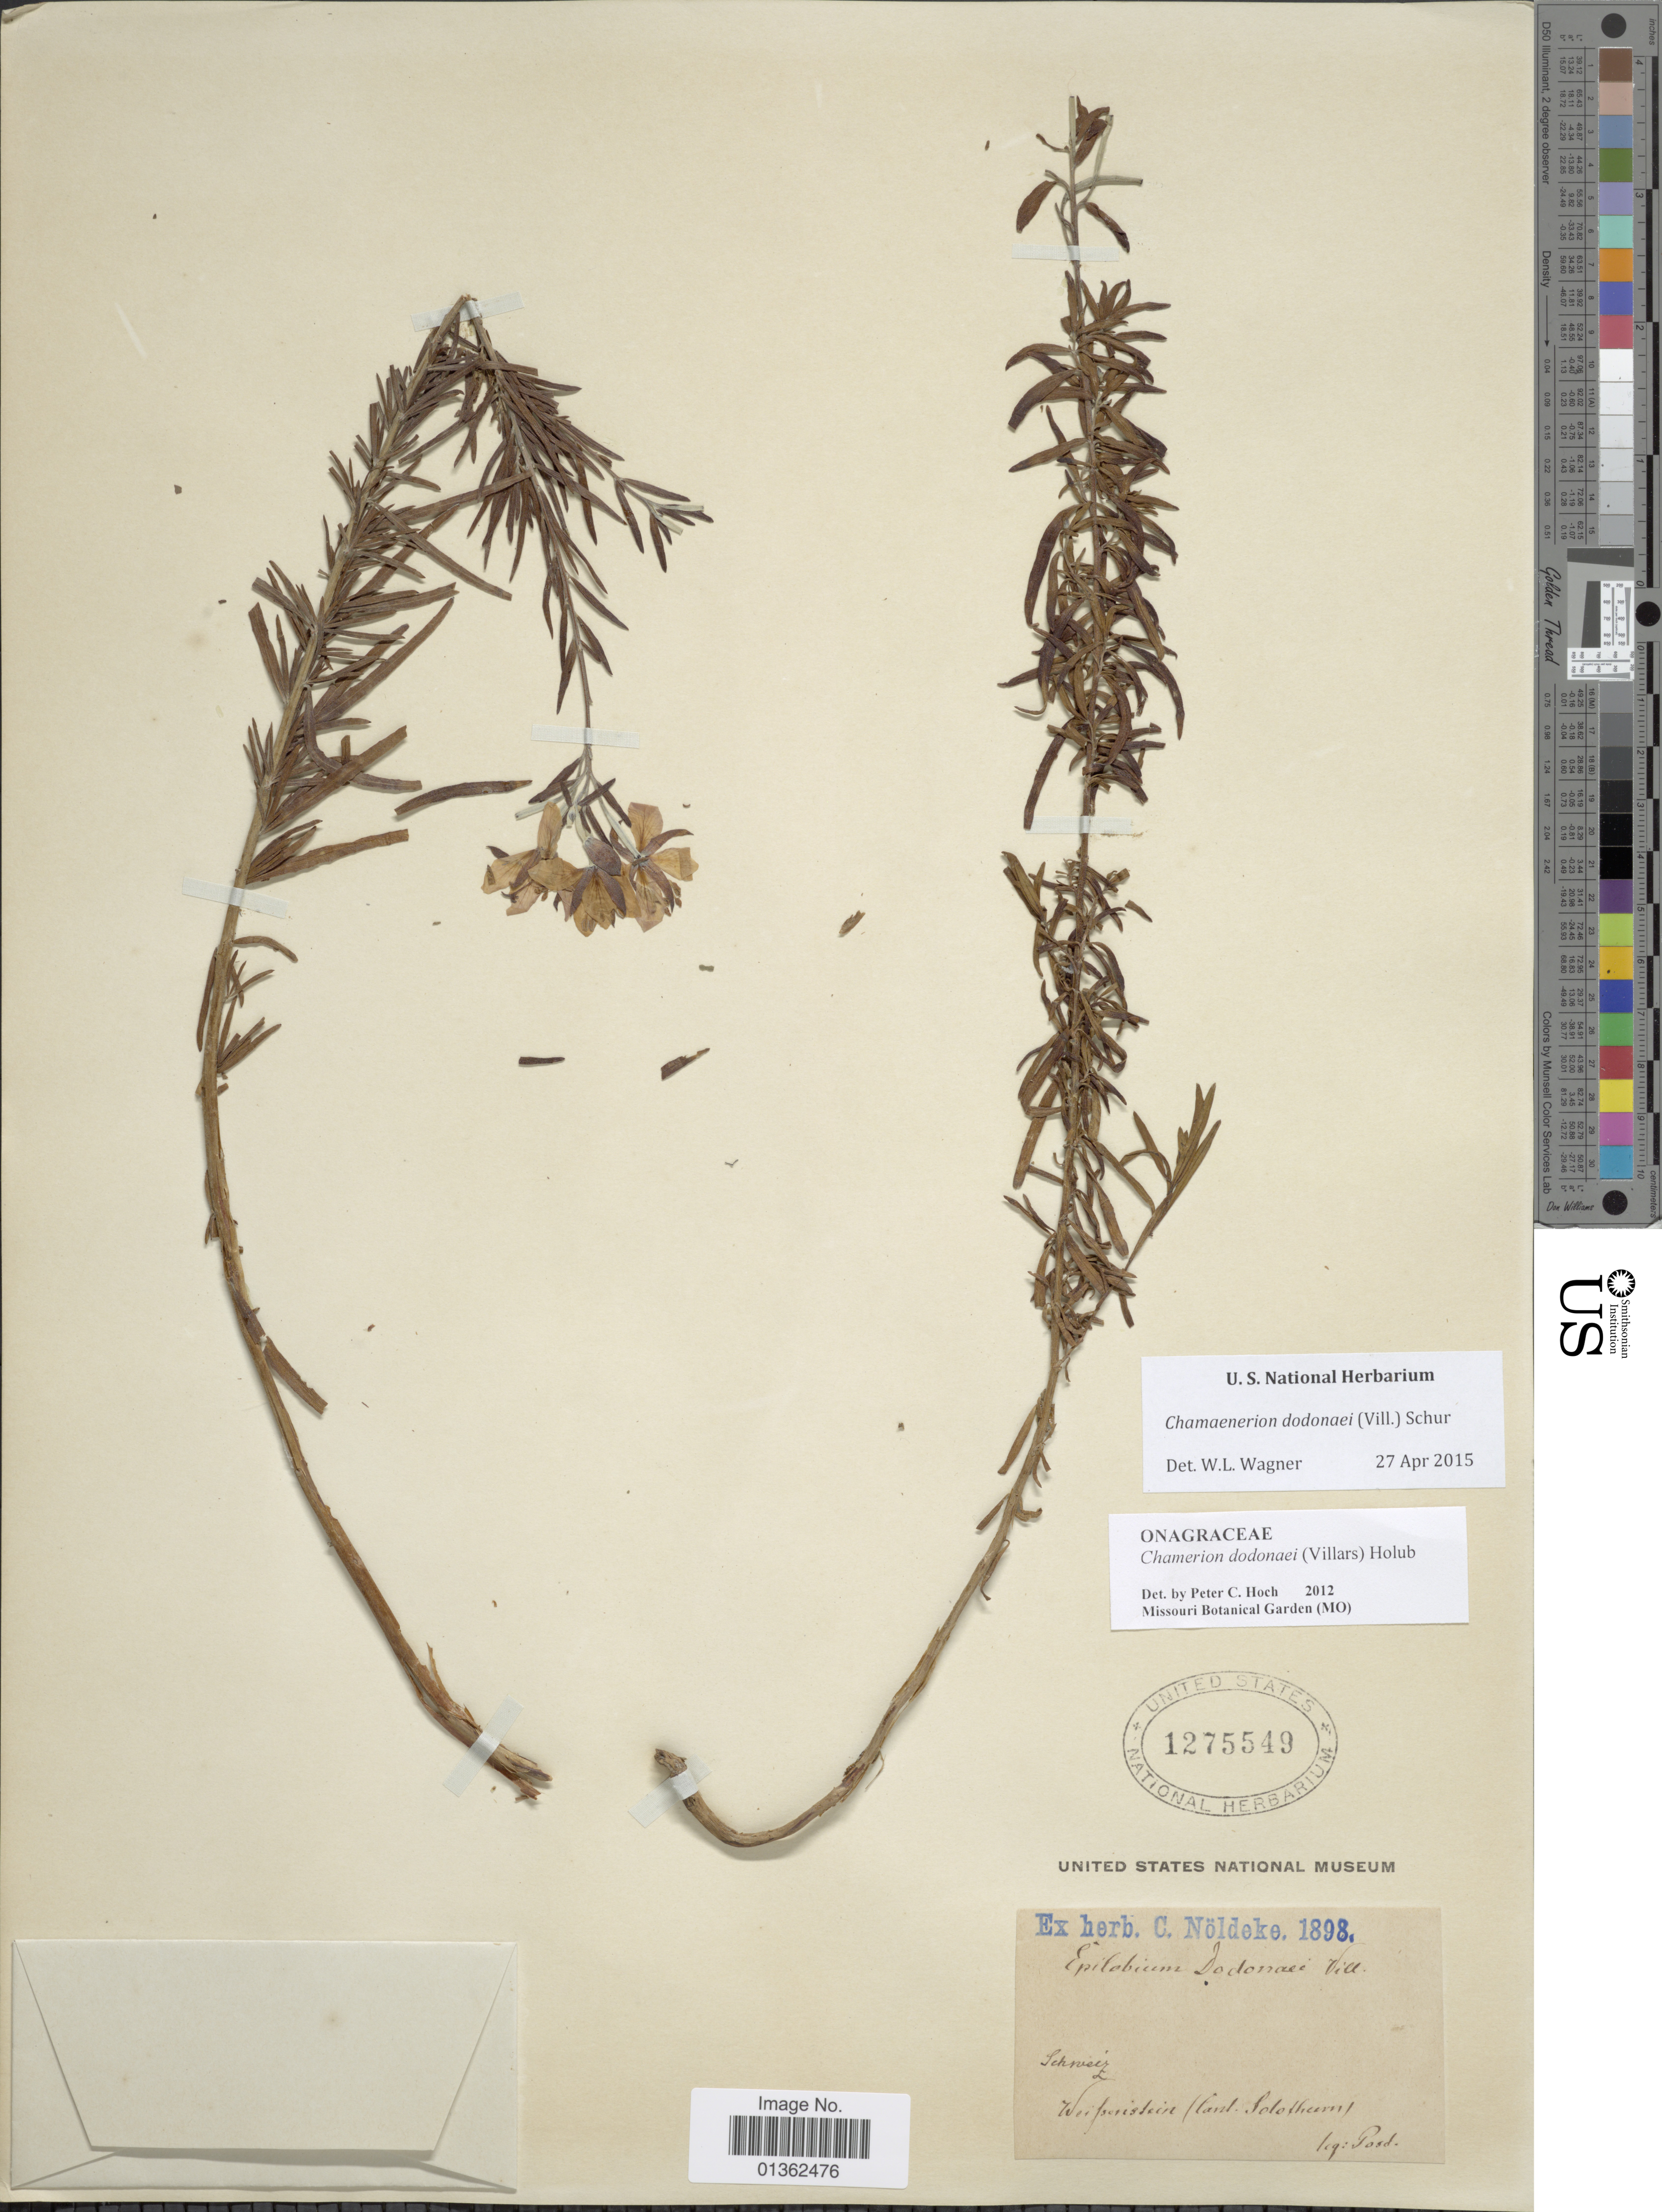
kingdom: Plantae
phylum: Tracheophyta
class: Magnoliopsida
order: Myrtales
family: Onagraceae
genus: Chamaenerion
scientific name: Chamaenerion dodonaei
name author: (Vill.) Schur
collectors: Poed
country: Switzerland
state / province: Solothurn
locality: Schweiz. Weissenstein (Cant. Solothurn)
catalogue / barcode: US 1275549